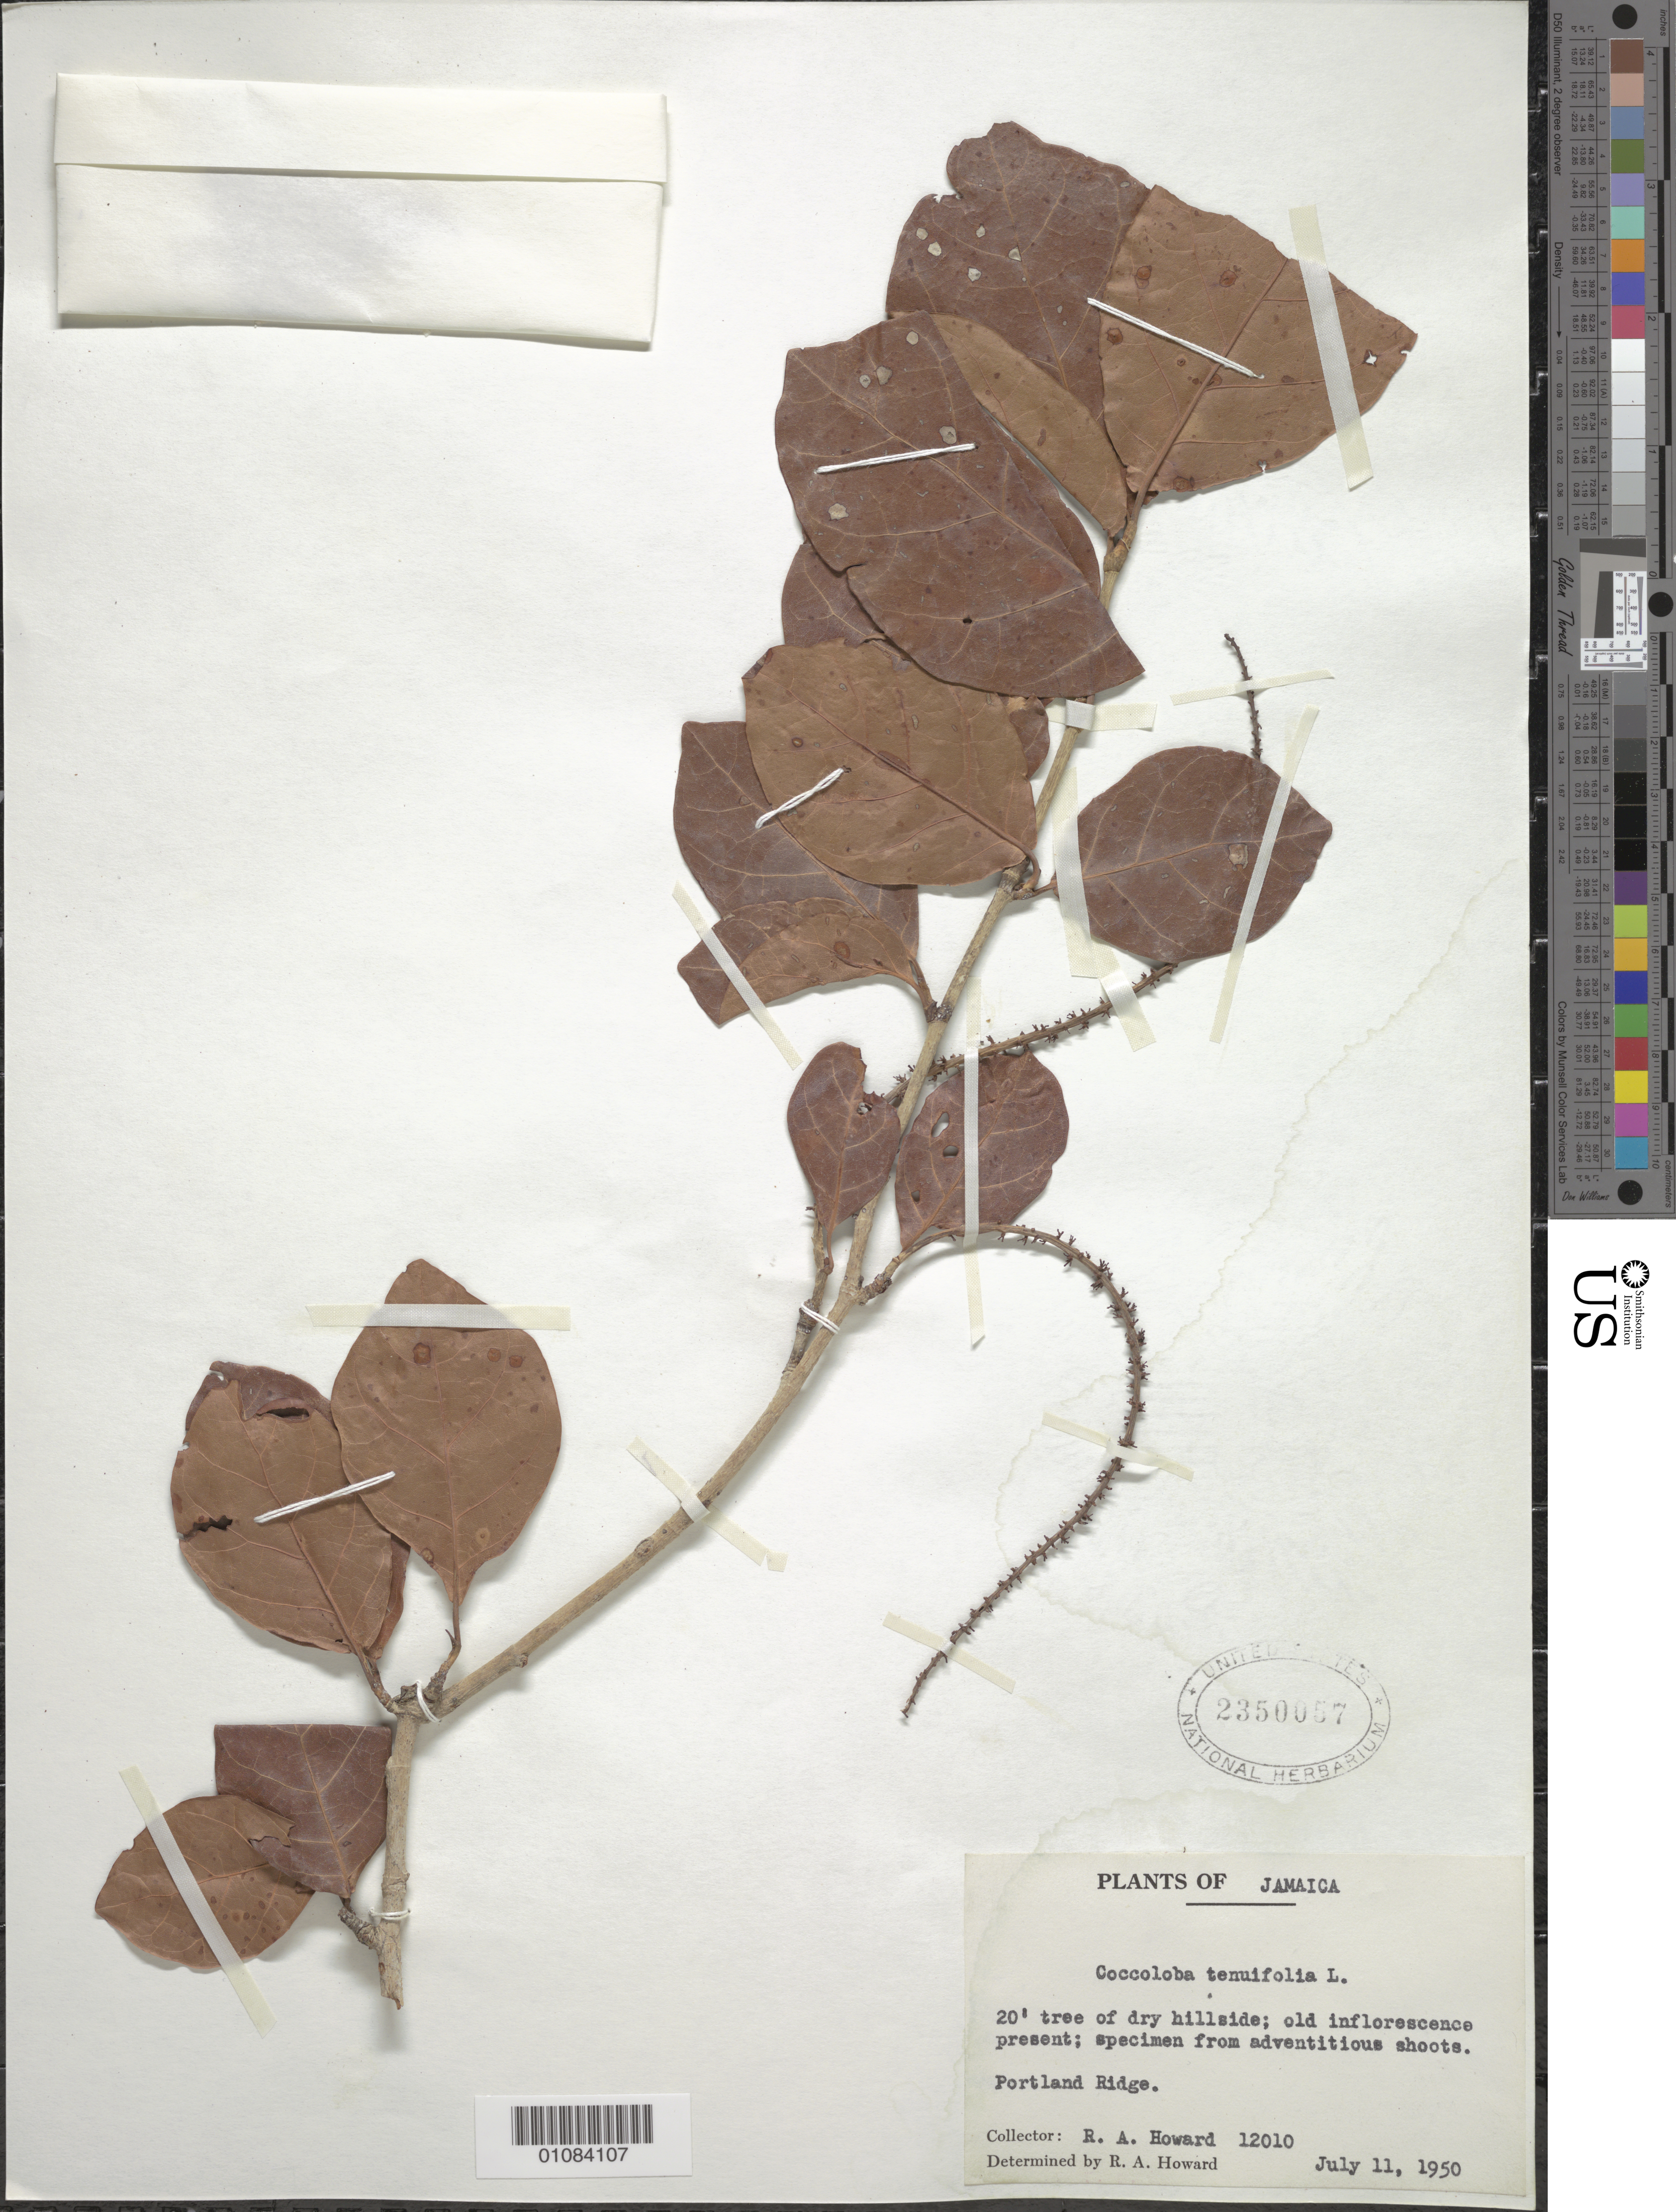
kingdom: Plantae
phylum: Tracheophyta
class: Magnoliopsida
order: Caryophyllales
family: Polygonaceae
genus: Coccoloba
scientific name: Coccoloba tenuifolia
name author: L.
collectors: R. A. Howard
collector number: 12010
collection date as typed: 11 Jul 1950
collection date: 1950-07-11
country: Jamaica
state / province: Clarendon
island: Jamaica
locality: Portland ridge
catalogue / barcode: US 2350057